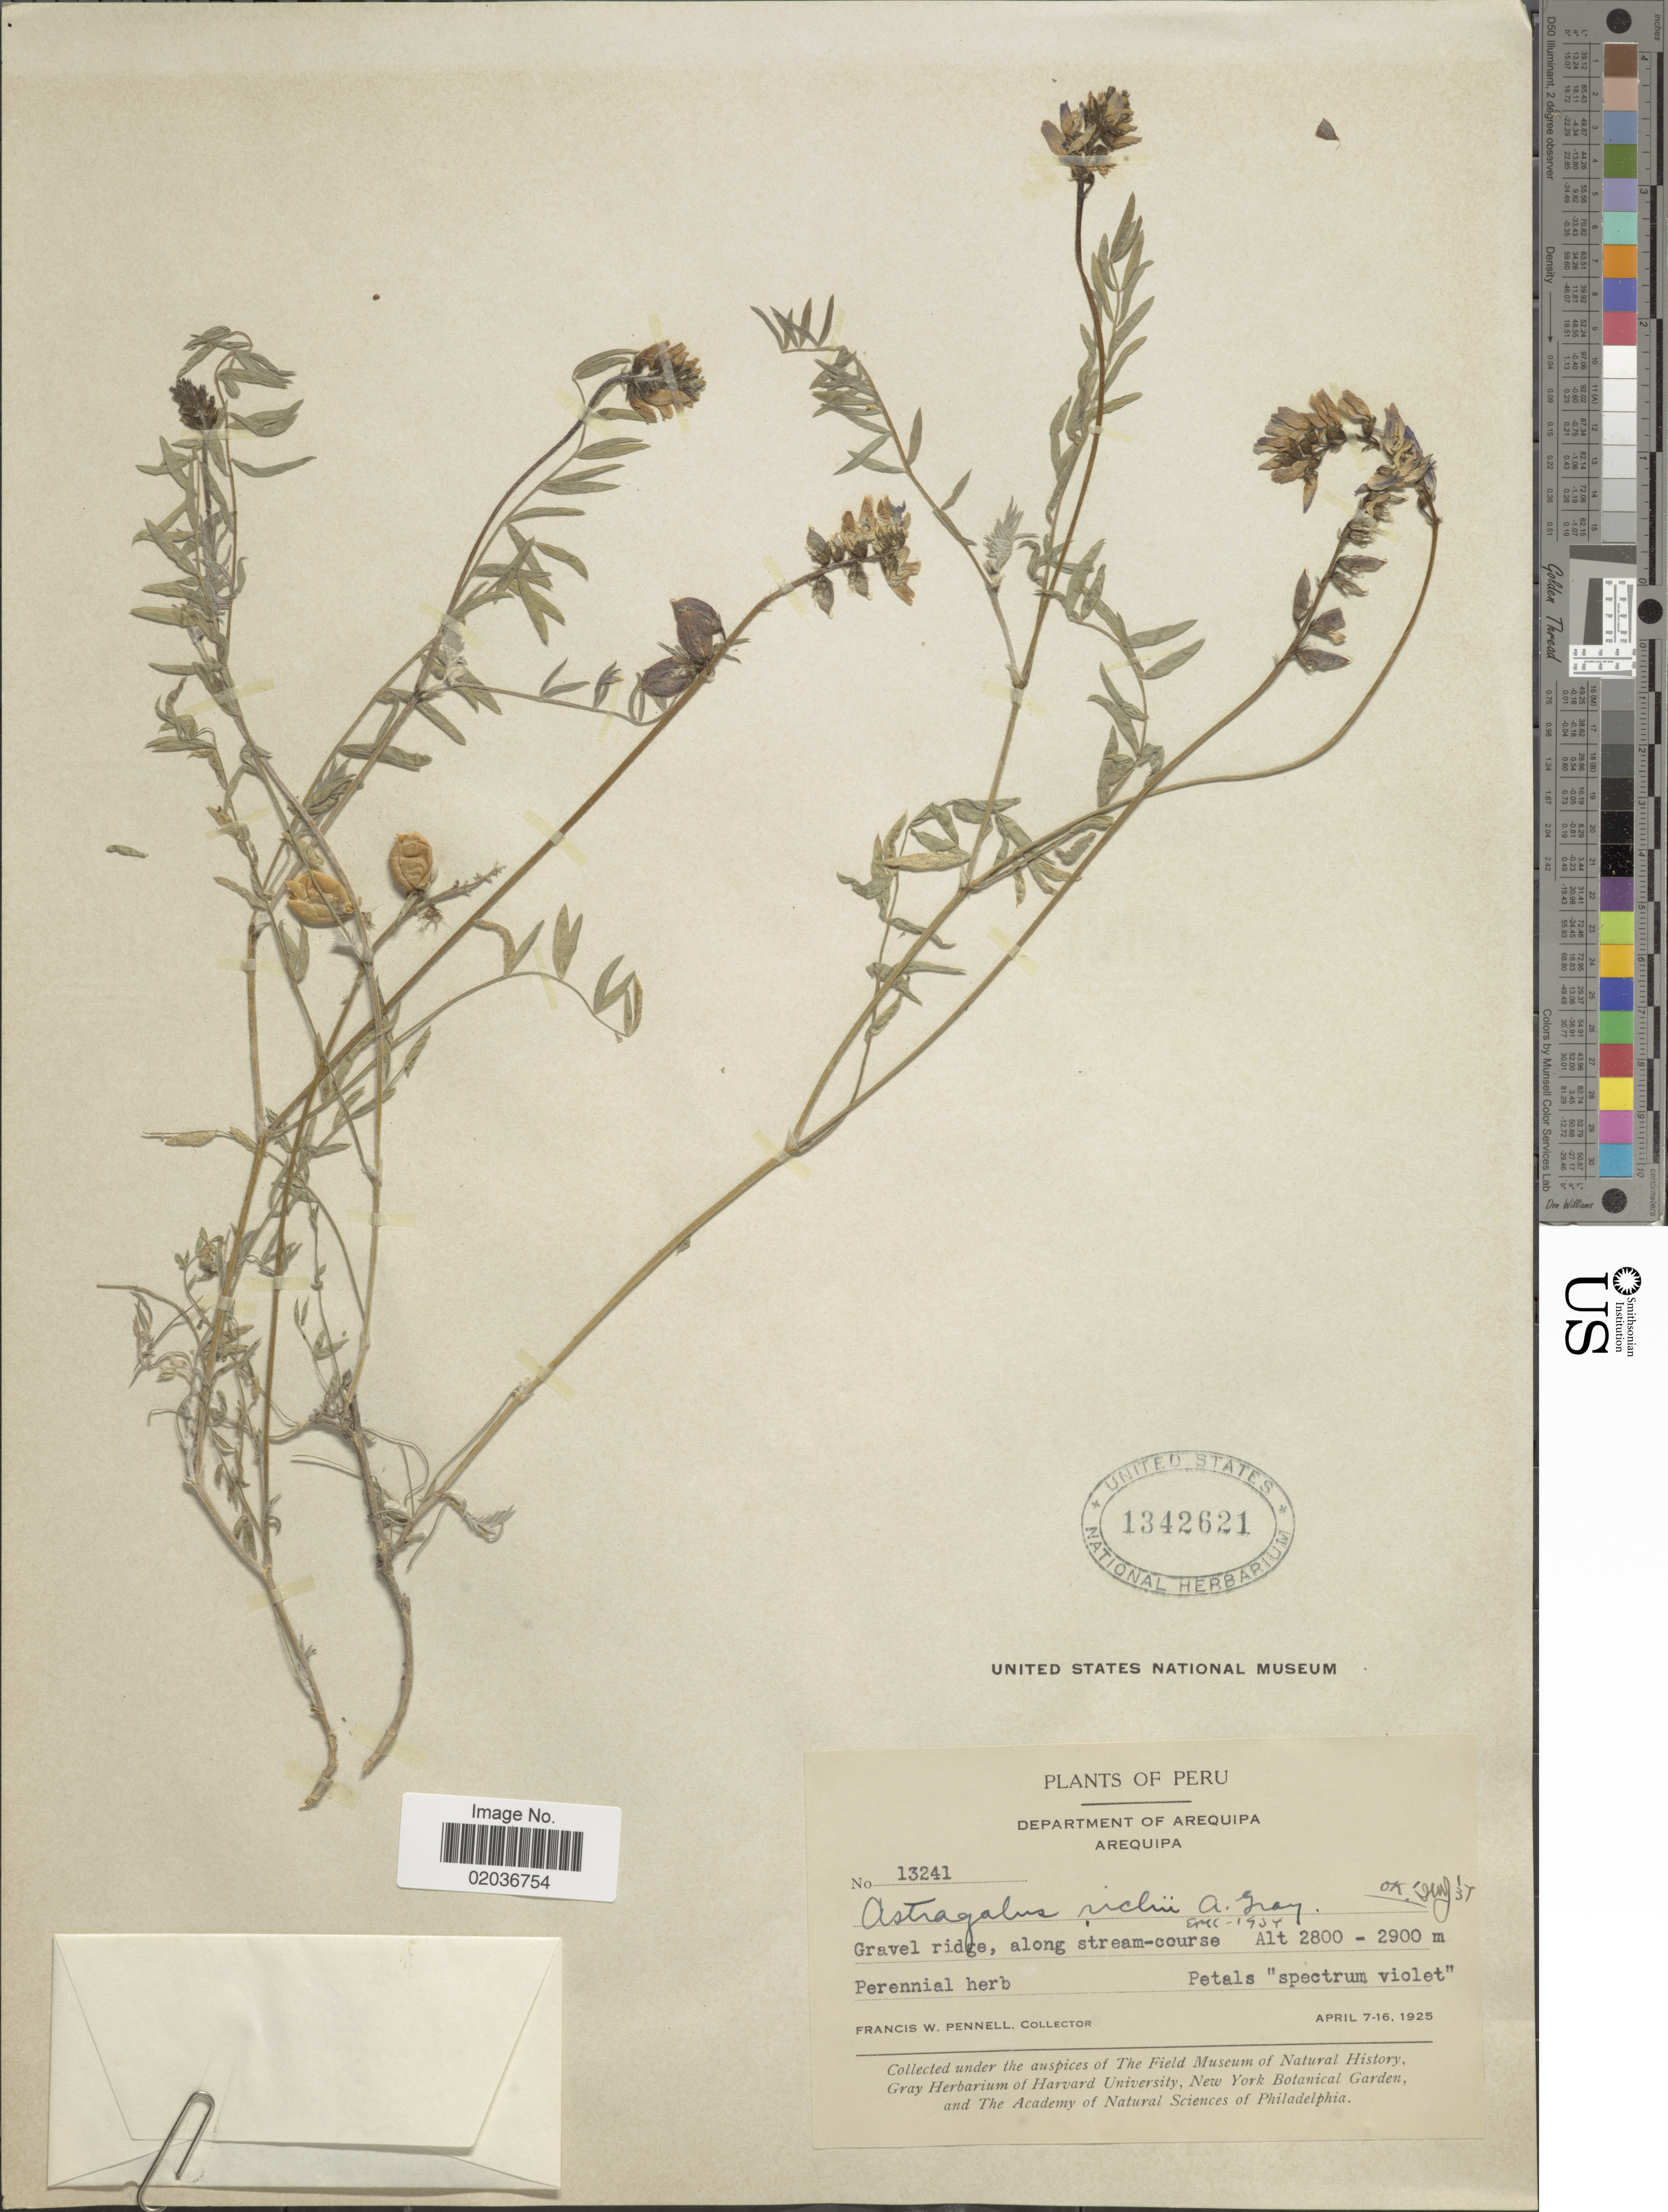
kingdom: Plantae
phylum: Tracheophyta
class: Magnoliopsida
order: Fabales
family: Fabaceae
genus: Astragalus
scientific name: Astragalus richii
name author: A. Gray in Wilkes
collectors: F. W. Pennell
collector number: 13241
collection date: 1925-04-07/1925-04-16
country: Peru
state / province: Arequipa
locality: Department of Arequipa, Gravel ridge, along stream-course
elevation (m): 2800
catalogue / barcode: US 1342621